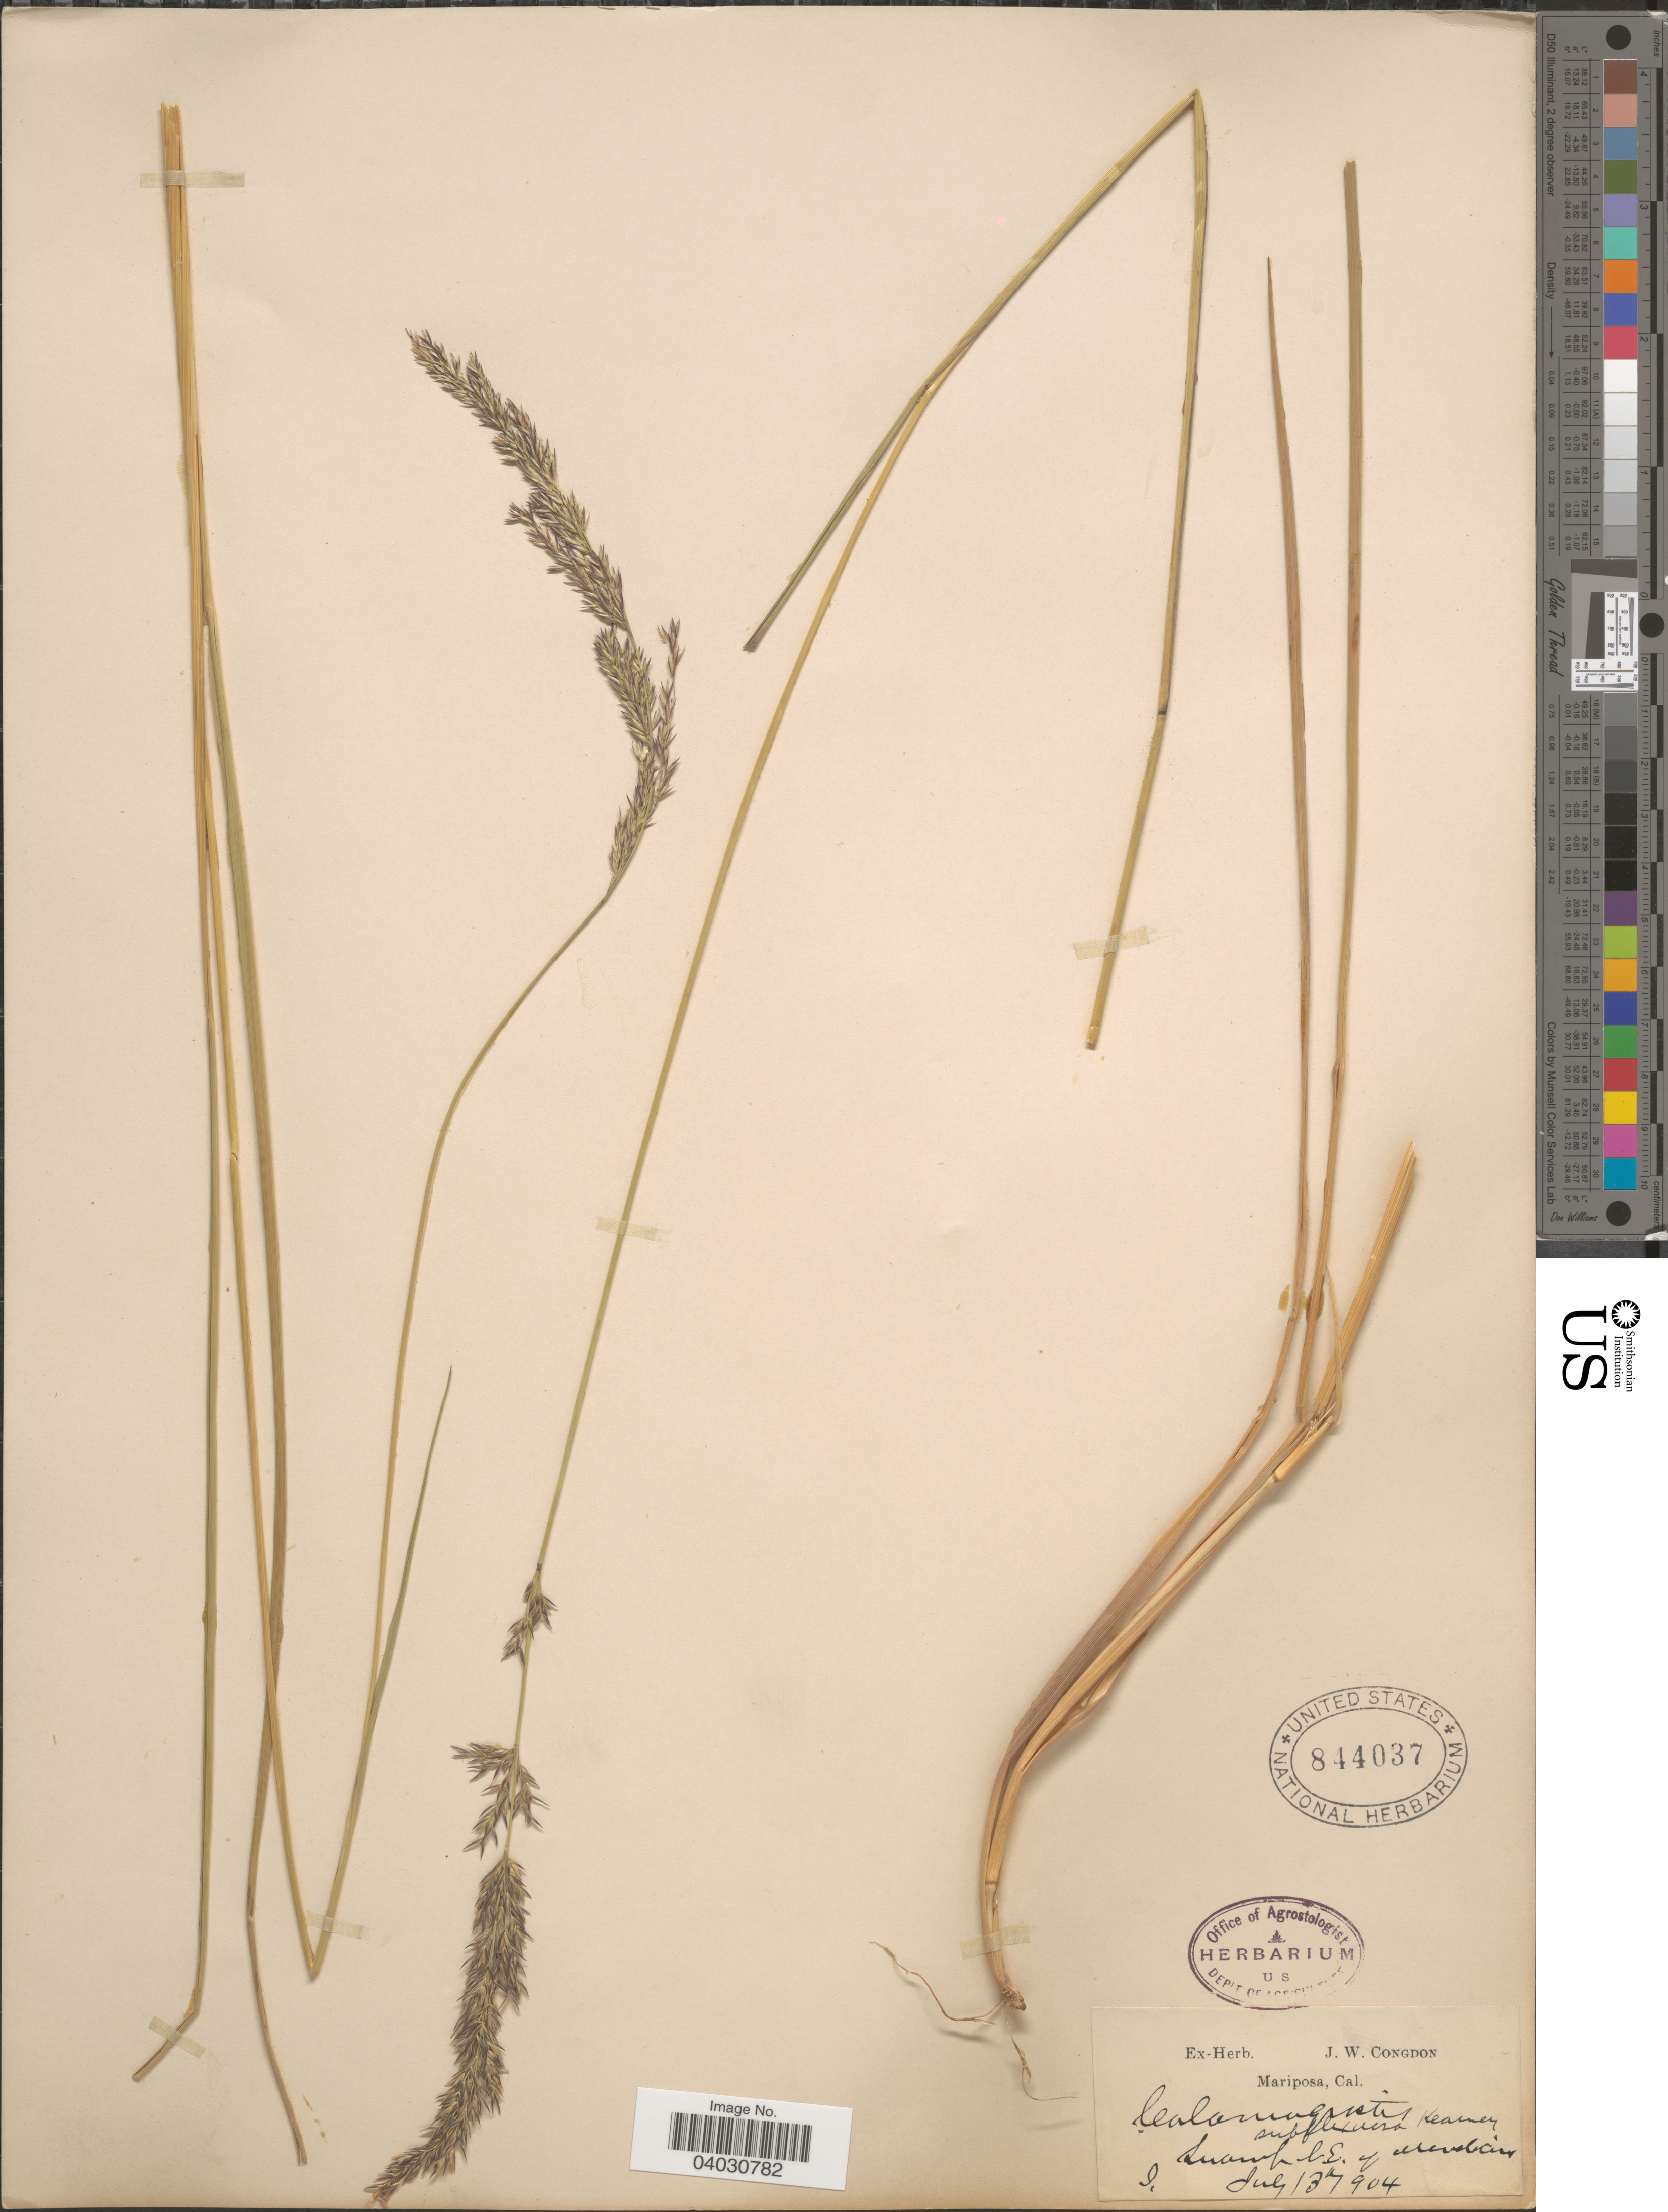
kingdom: Plantae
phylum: Tracheophyta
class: Liliopsida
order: Poales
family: Poaceae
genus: Calamagrostis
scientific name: Calamagrostis rubescens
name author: Buckley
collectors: ex herb. J. W. Congdon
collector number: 9*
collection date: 1904-07-13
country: United States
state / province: California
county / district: Mendocino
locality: Swamp N.E. of Mendocino.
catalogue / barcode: US 844037